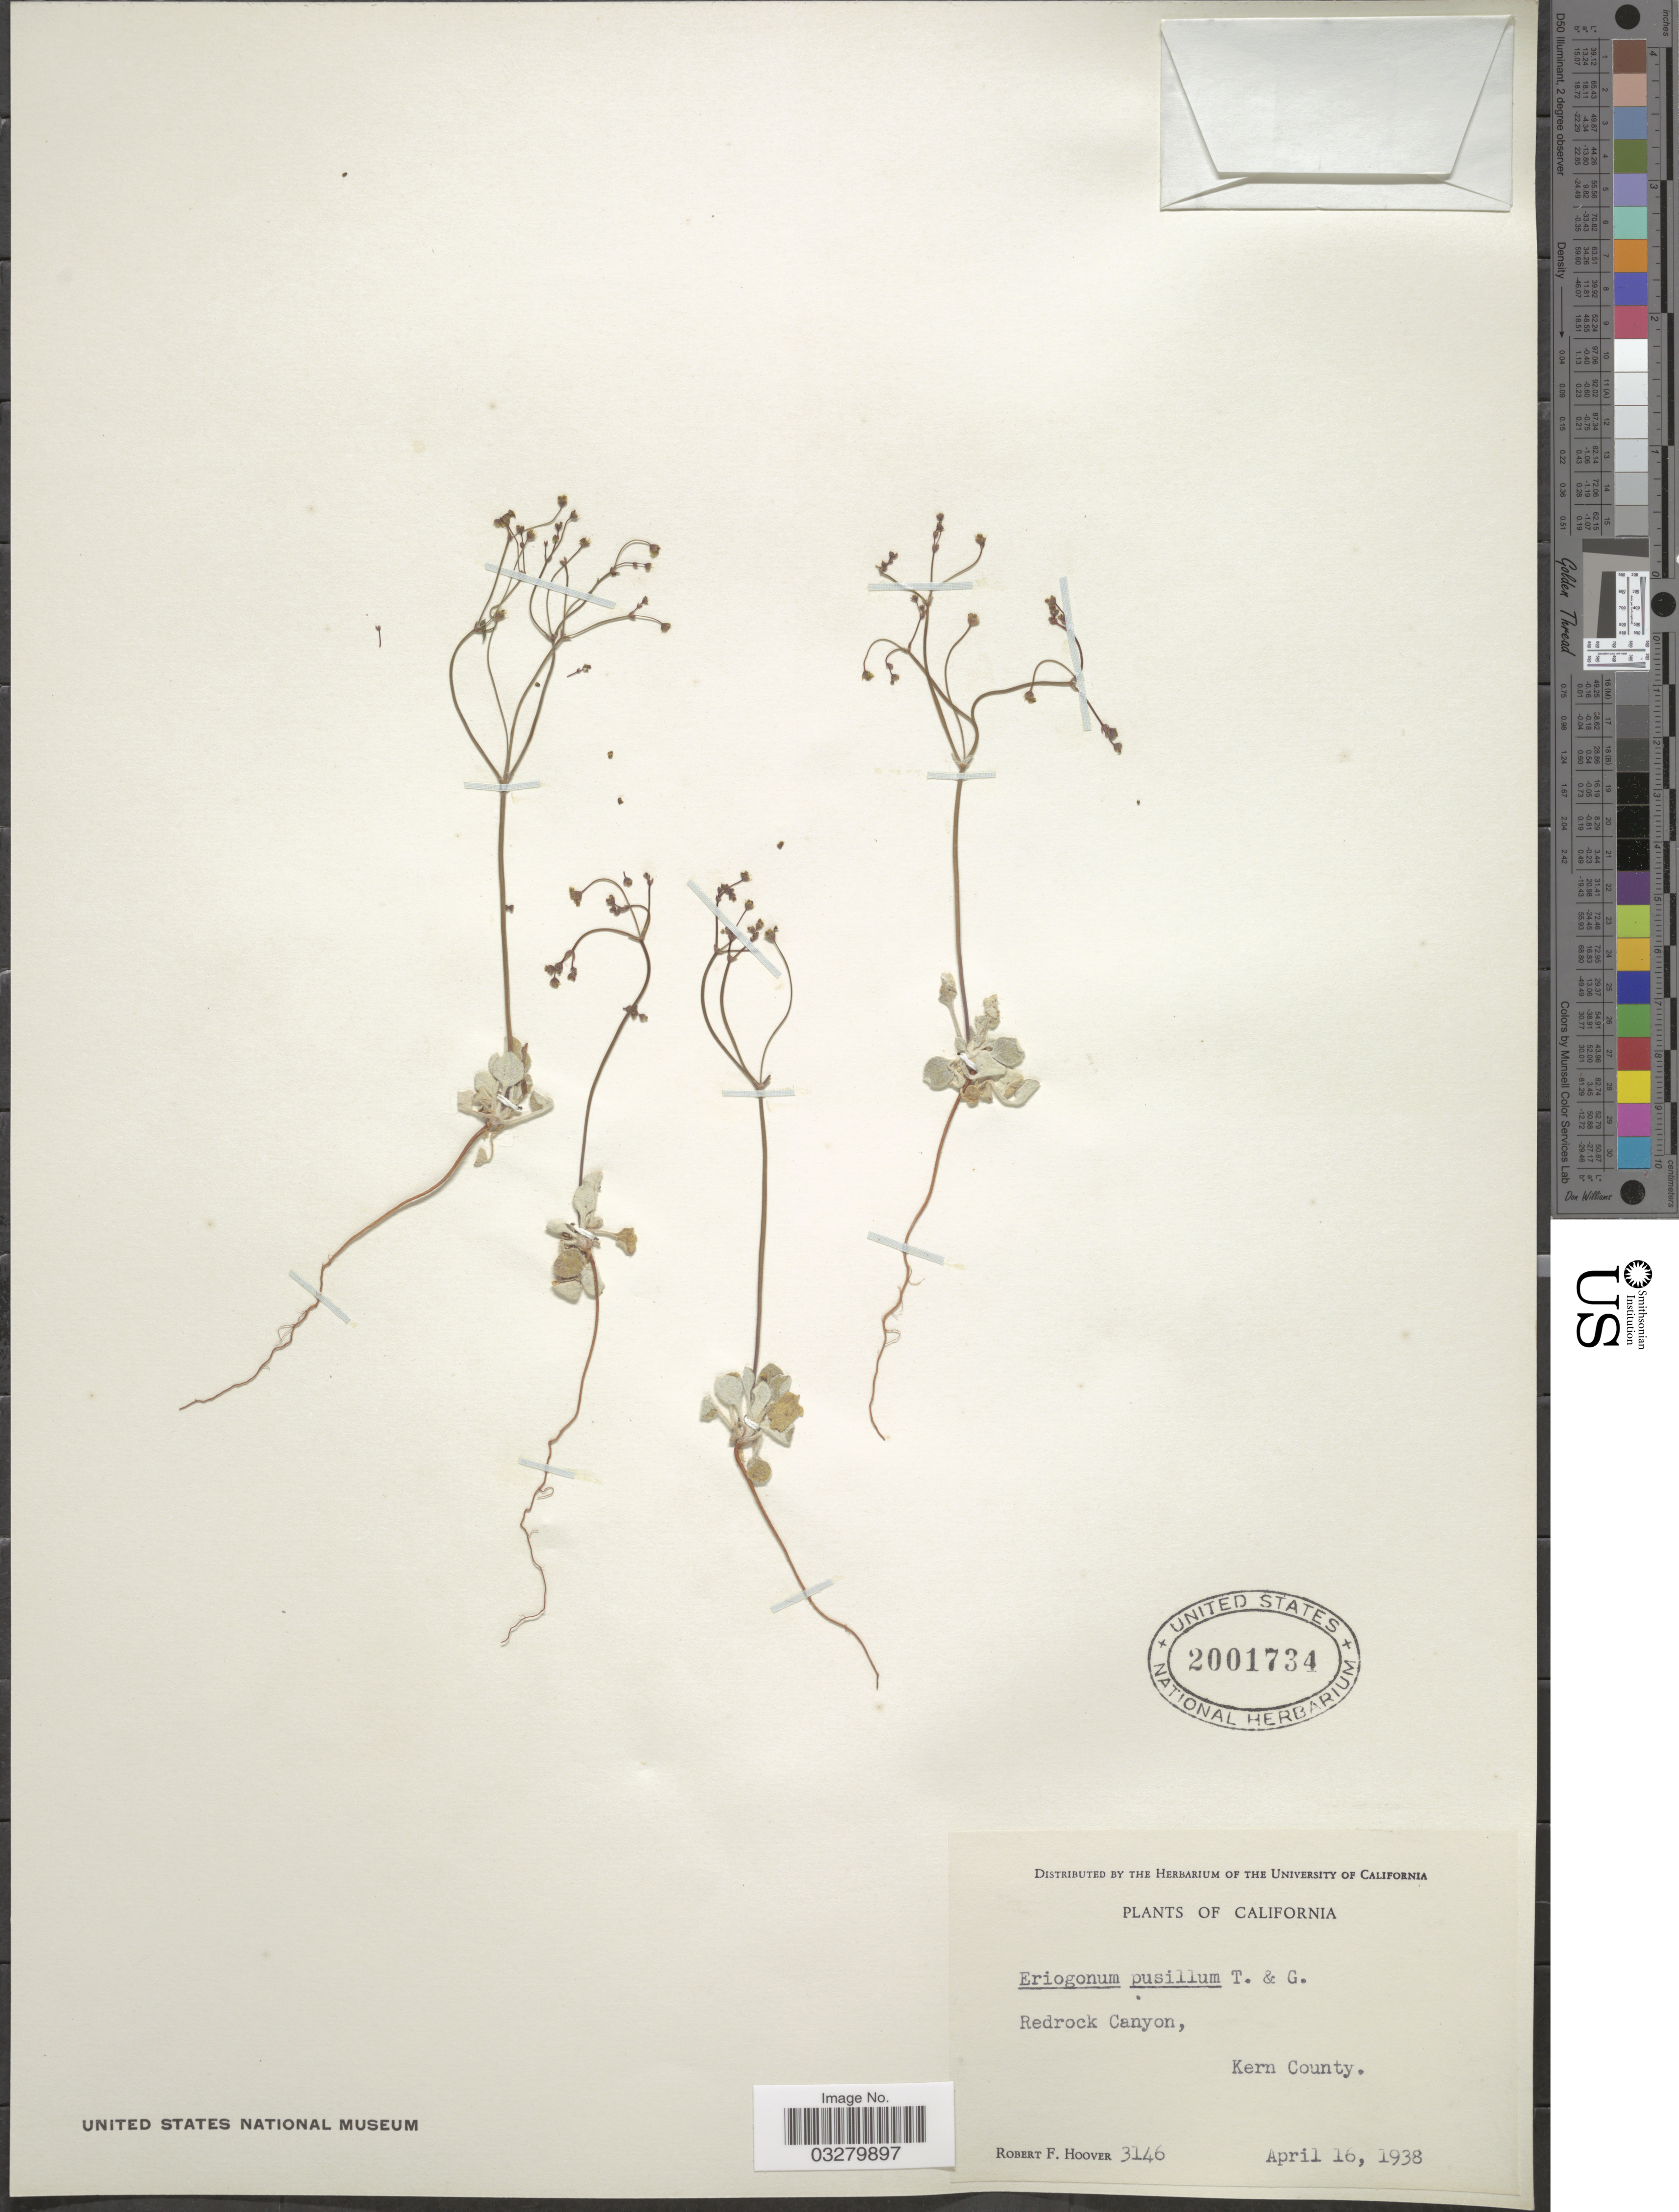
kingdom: Plantae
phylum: Tracheophyta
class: Magnoliopsida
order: Caryophyllales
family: Polygonaceae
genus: Eriogonum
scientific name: Eriogonum pusillum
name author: Torr. & A. Gray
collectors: R. F. Hoover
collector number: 3146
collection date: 1938-04-16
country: United States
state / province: California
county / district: Kern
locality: Redrock Canyon, Kern County.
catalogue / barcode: US 2001734